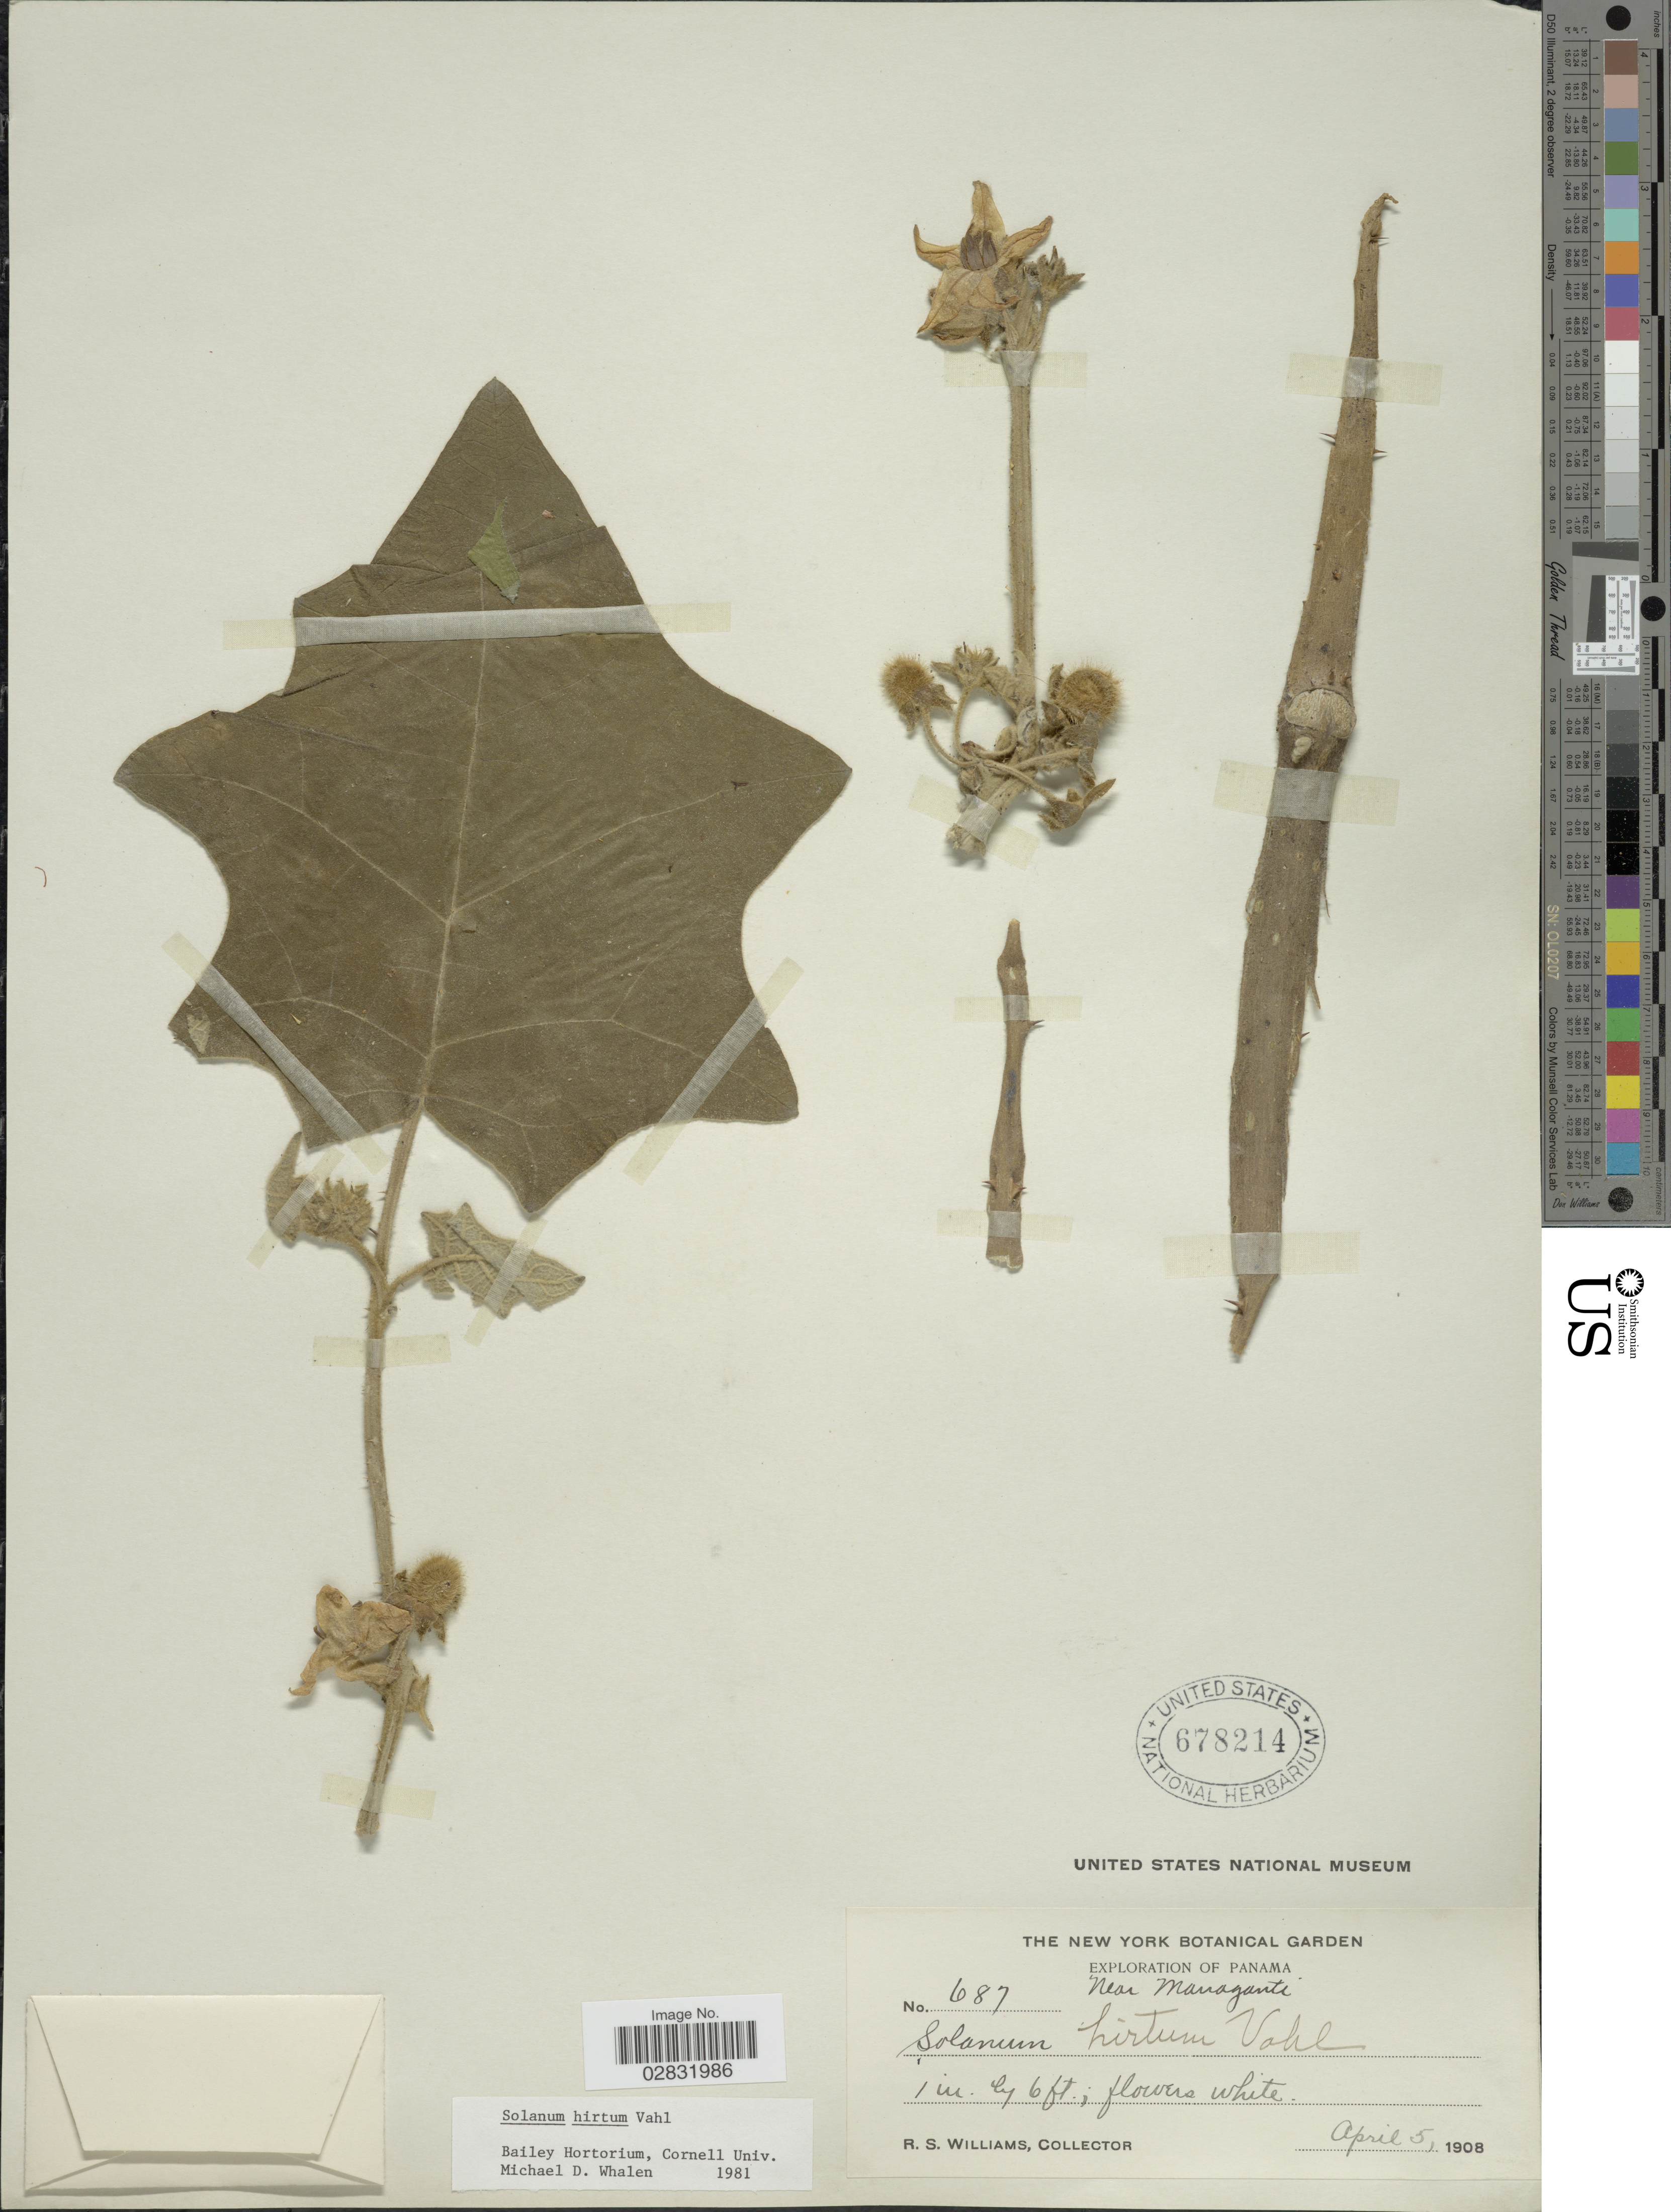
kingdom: Plantae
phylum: Tracheophyta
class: Magnoliopsida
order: Solanales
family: Solanaceae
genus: Solanum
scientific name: Solanum hirtum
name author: Vahl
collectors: R. S. Williams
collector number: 687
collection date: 1908-04-05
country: Panama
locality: Near Marraganti.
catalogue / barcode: US 678214